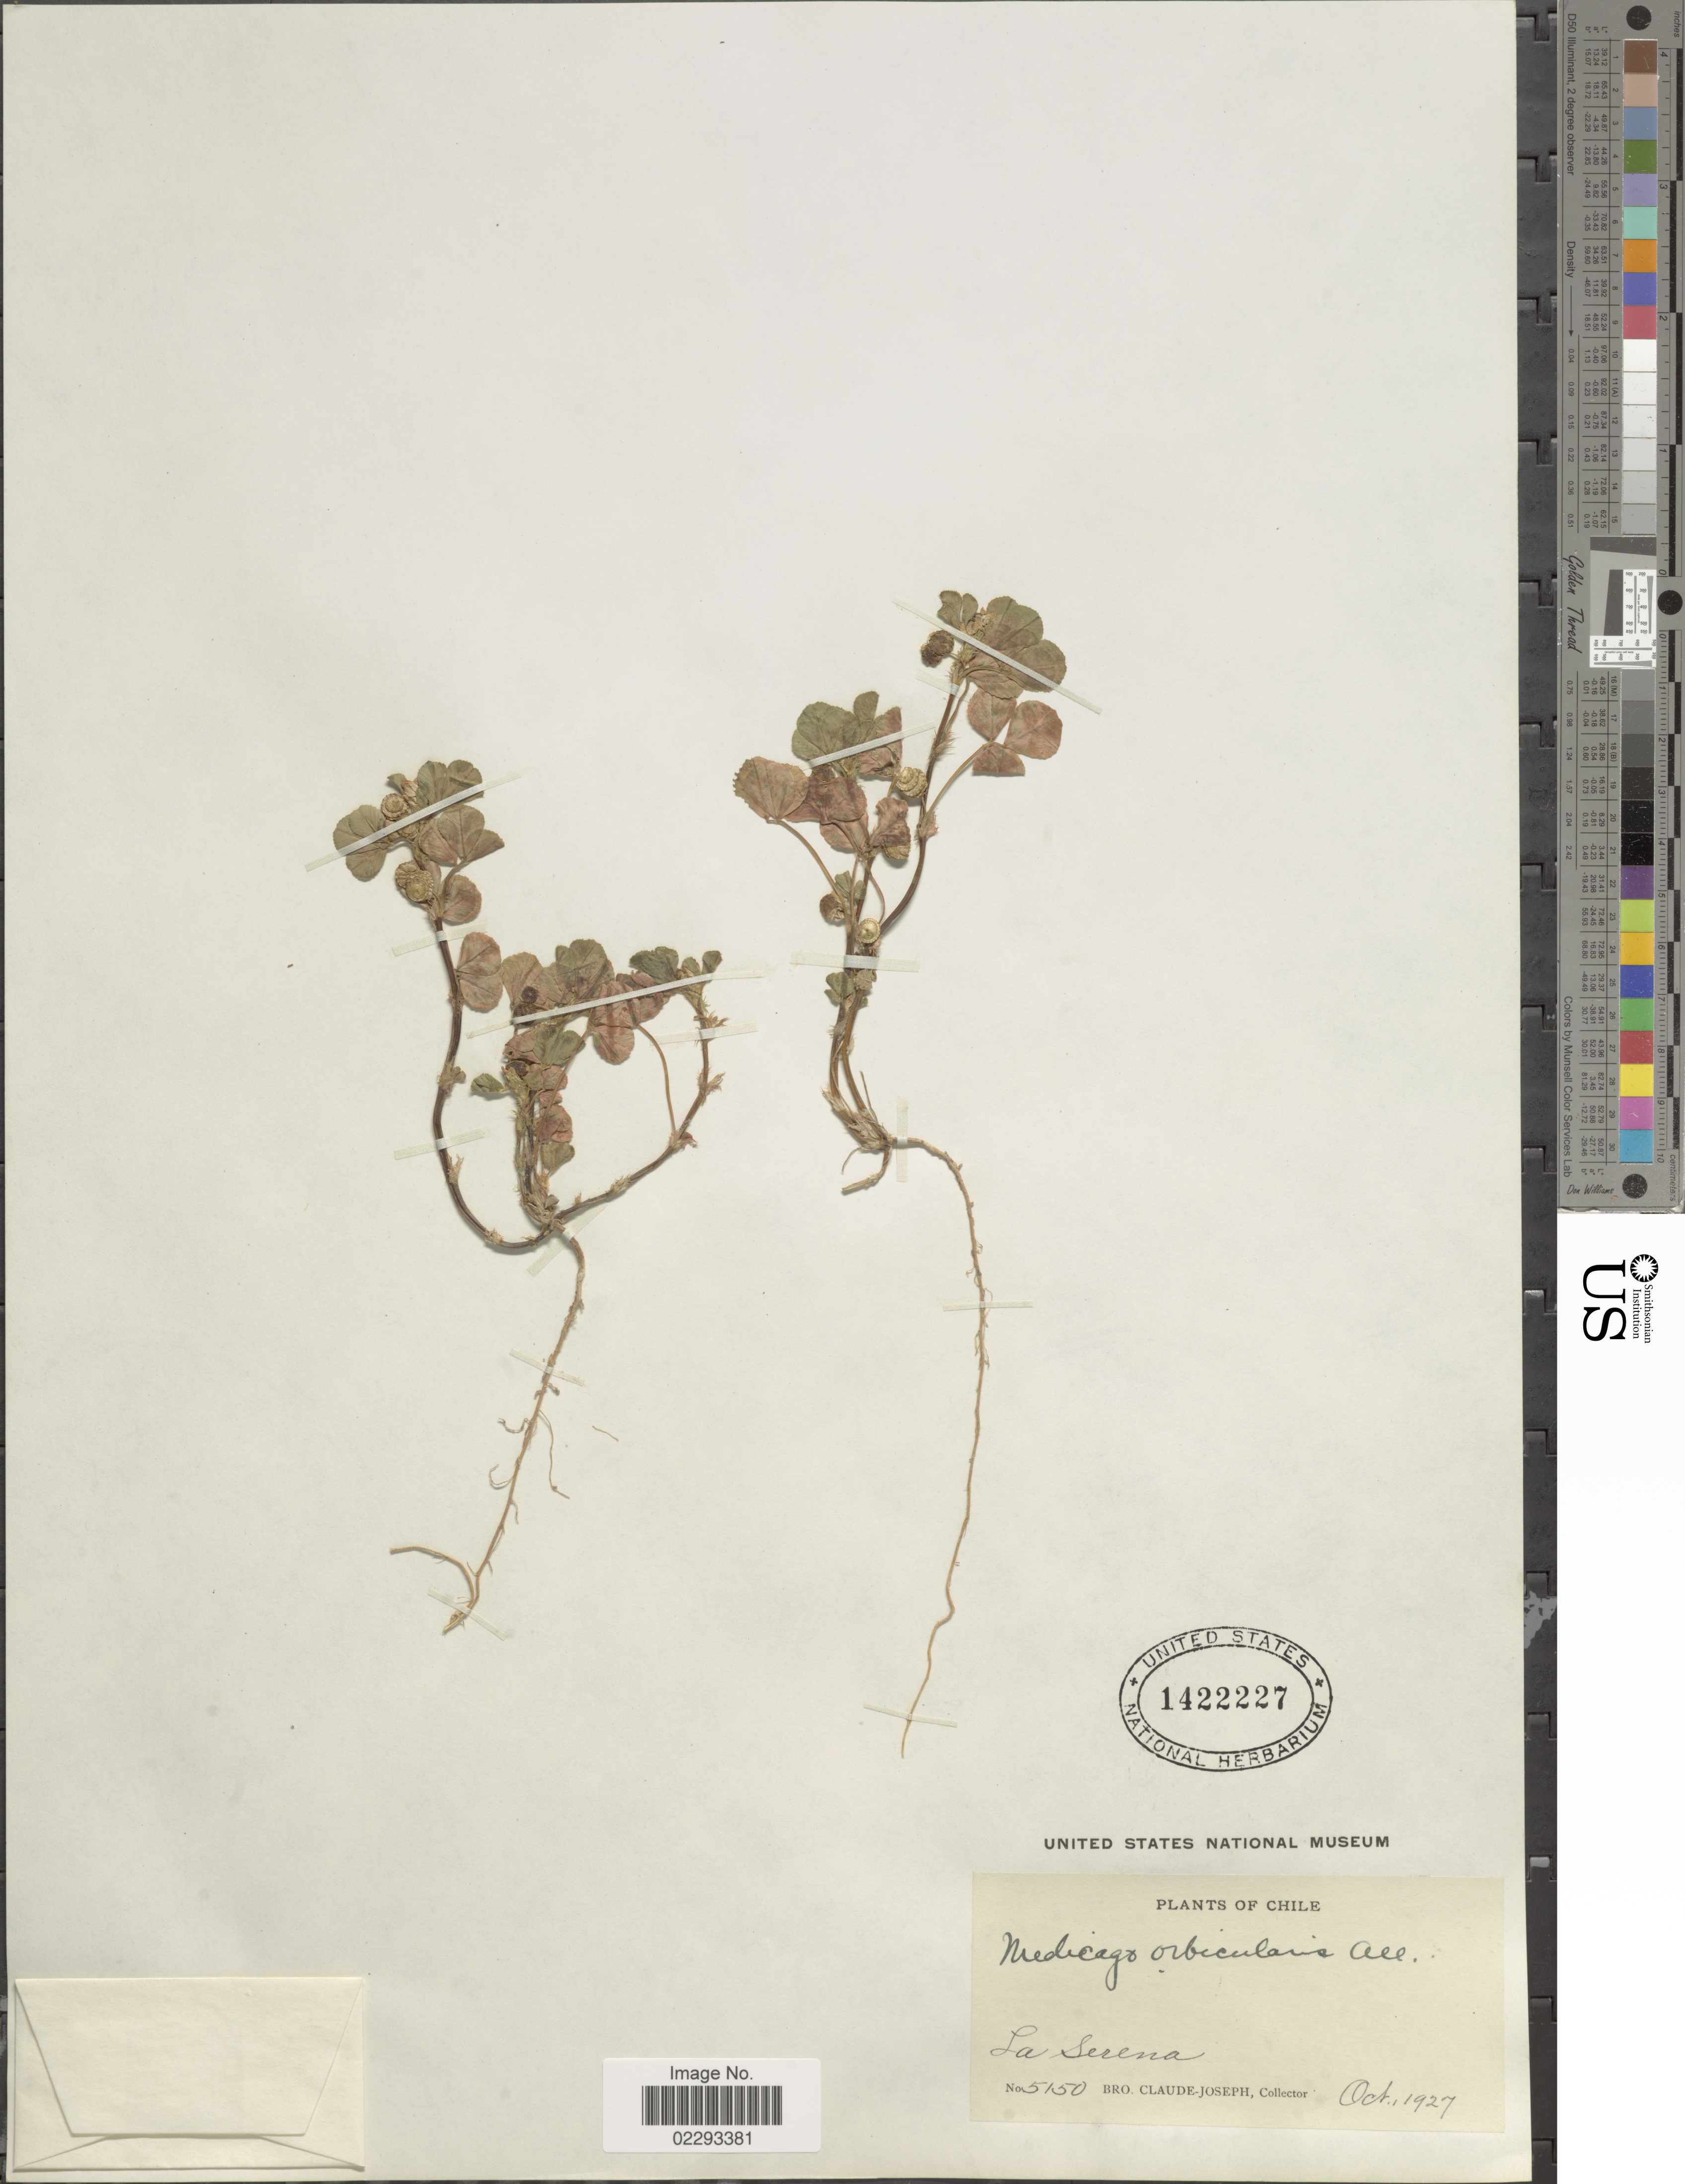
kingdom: Plantae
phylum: Tracheophyta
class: Magnoliopsida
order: Fabales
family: Fabaceae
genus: Medicago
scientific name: Medicago orbicularis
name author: (L.) Bartal.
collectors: Bro. Claude-Joseph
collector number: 5150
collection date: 1927-10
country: Chile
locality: La Serena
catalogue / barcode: US 1422227